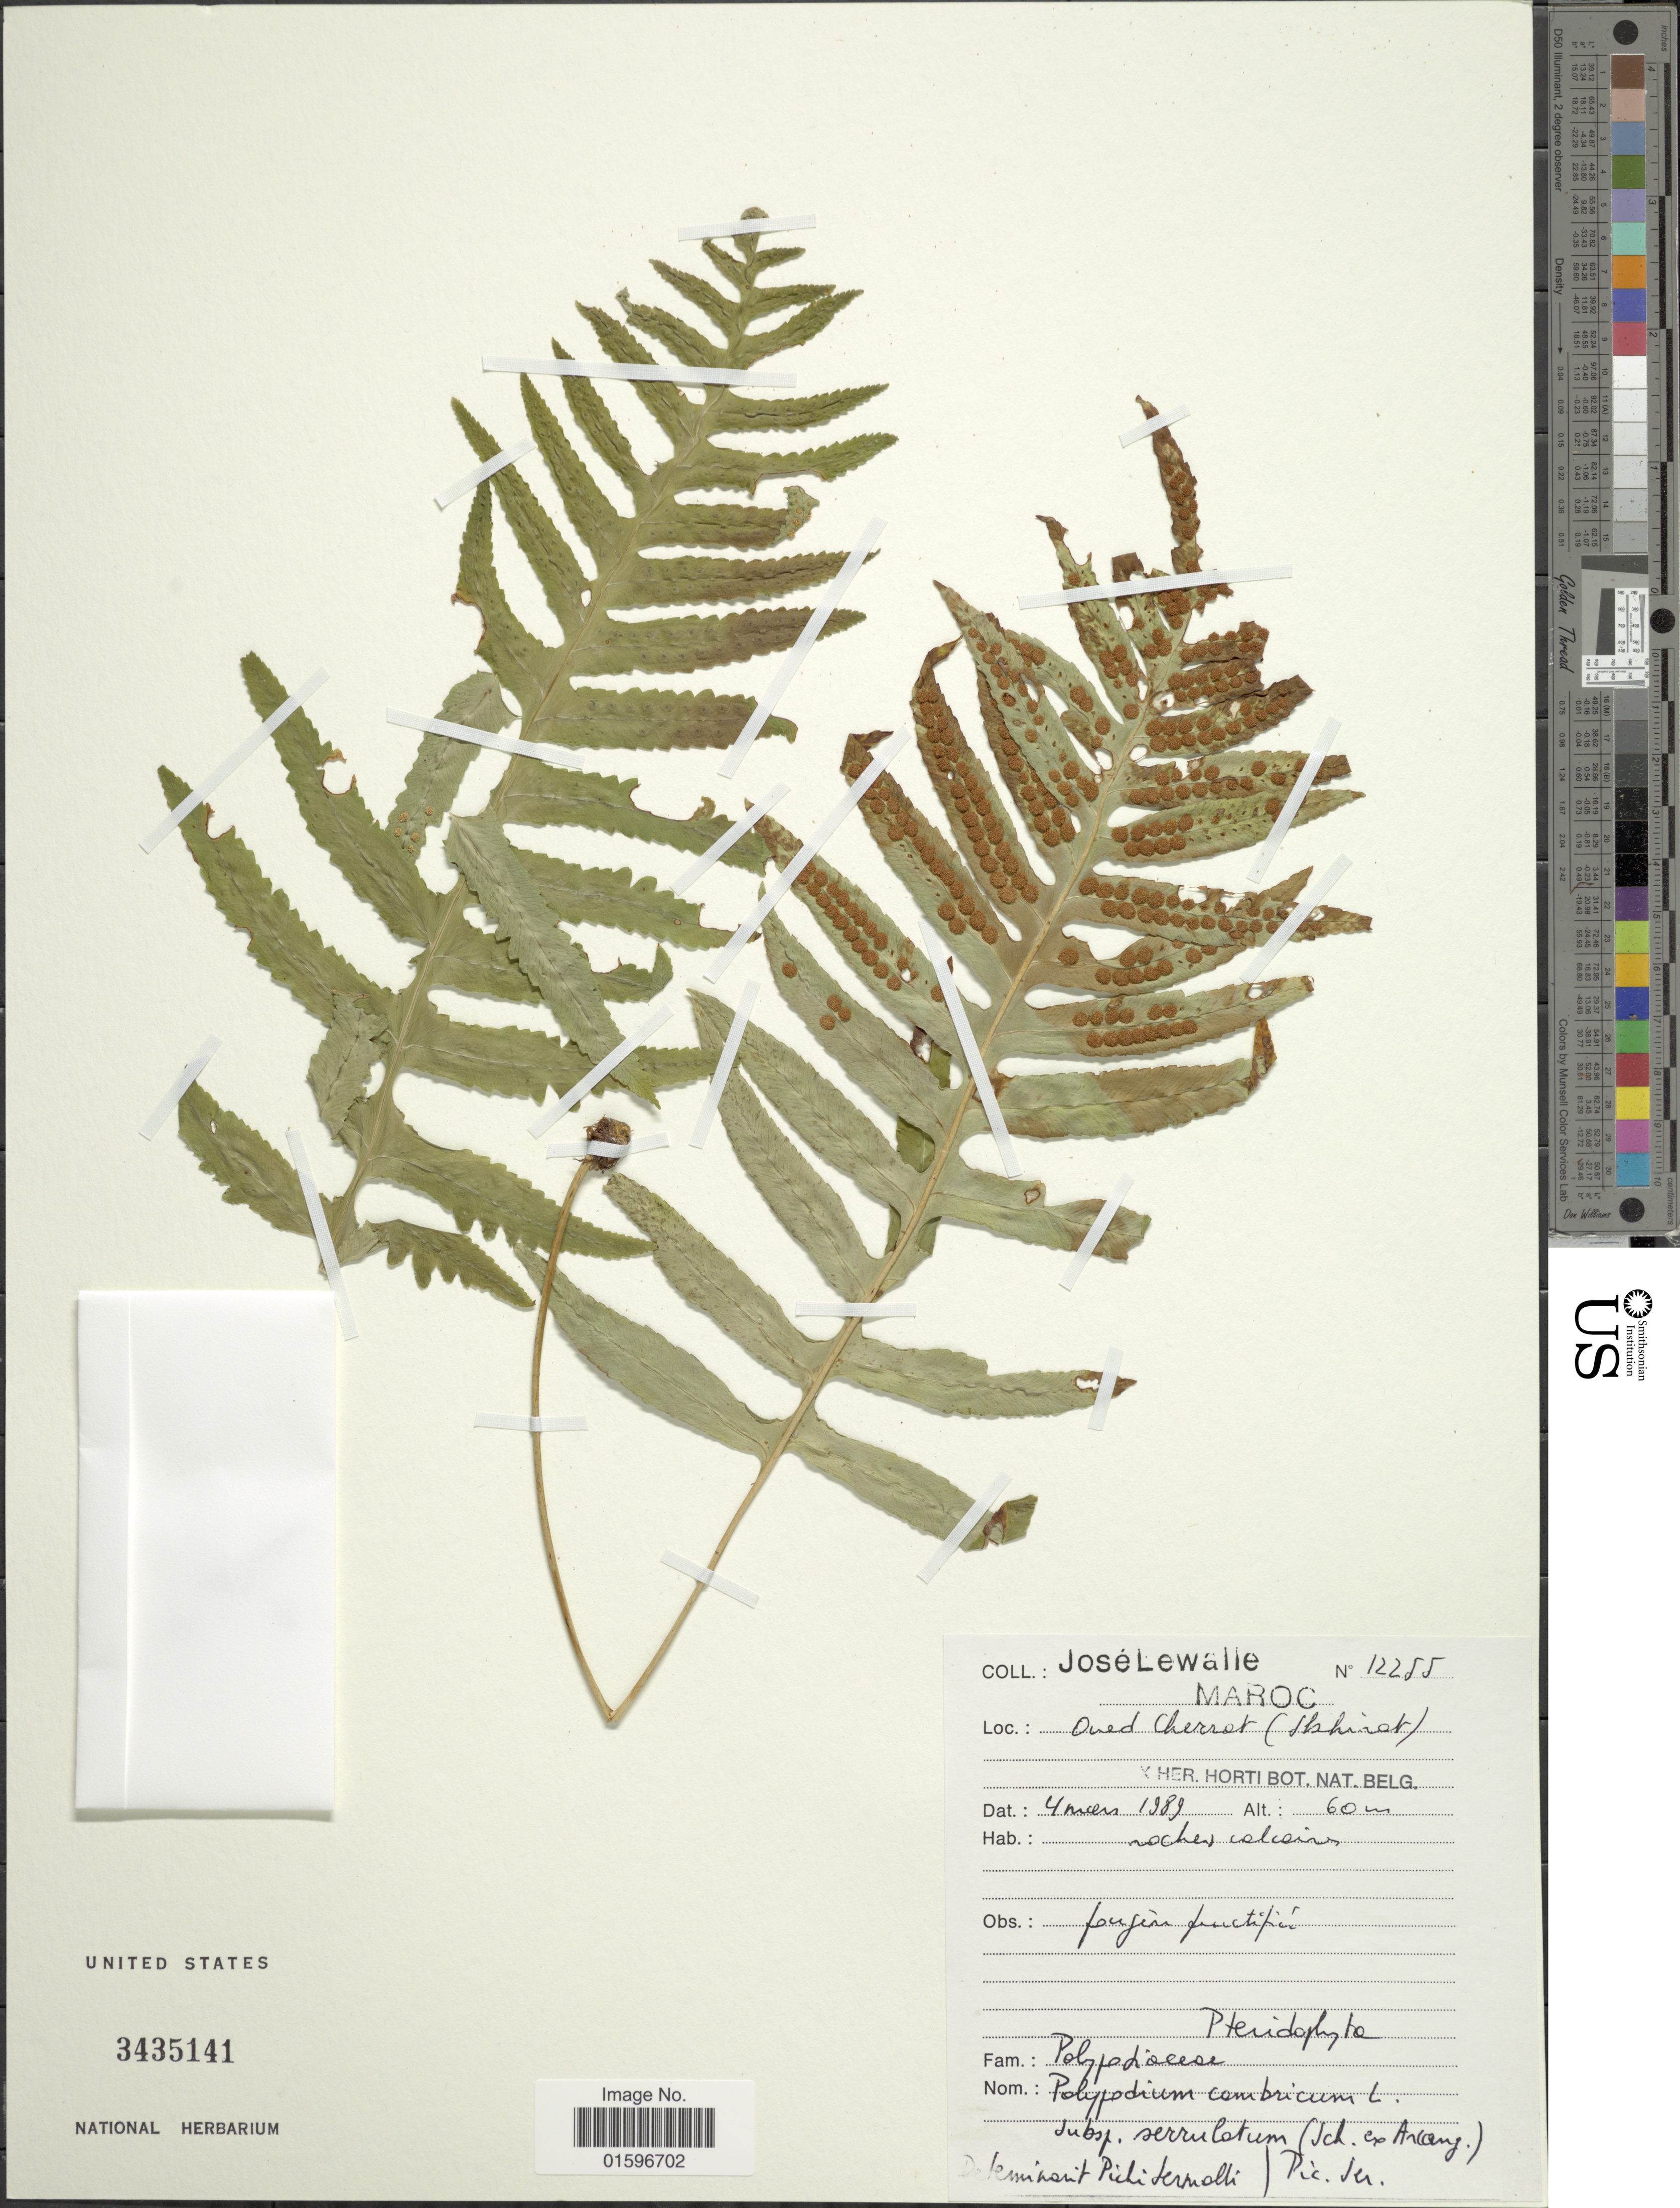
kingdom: Plantae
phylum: Tracheophyta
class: Polypodiopsida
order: Polypodiales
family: Polypodiaceae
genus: Polypodium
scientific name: Polypodium cambricum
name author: L.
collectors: J. Lewalle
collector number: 12255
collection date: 1989-03-04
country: Morocco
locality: Maroc, Oued Cherrat (Skhirat).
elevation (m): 60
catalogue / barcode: US 343514